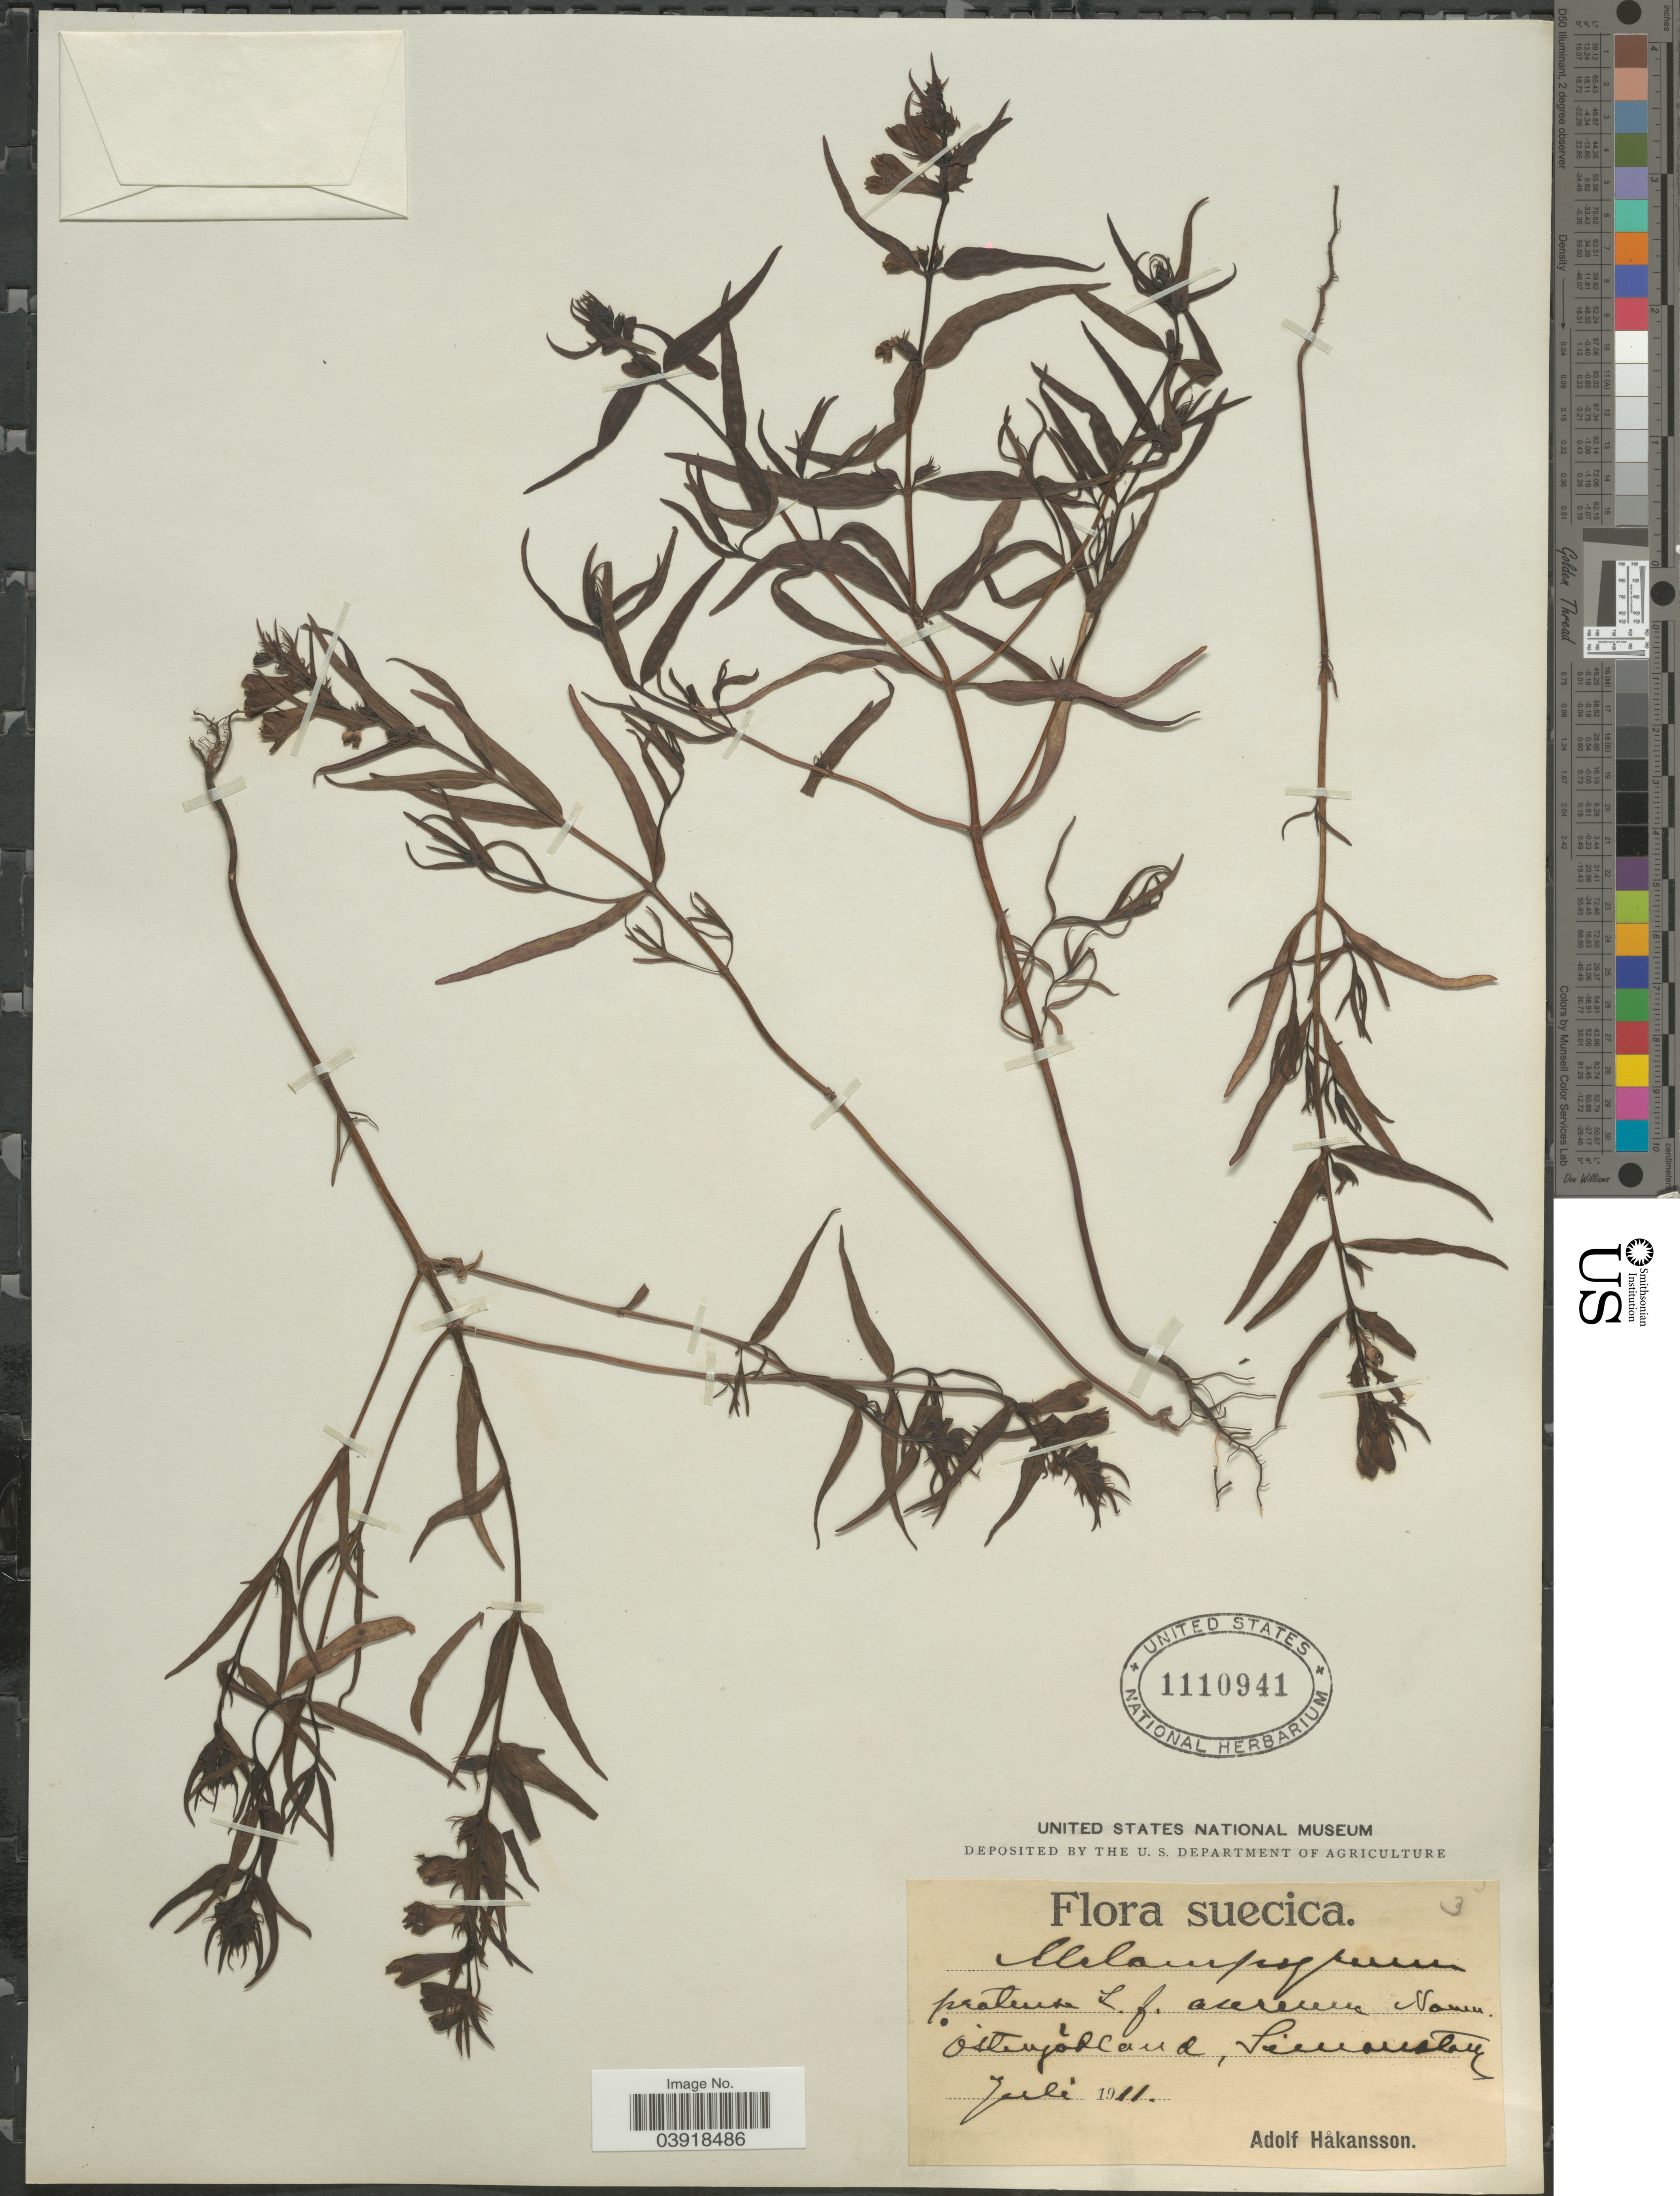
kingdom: Plantae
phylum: Tracheophyta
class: Magnoliopsida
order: Lamiales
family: Orobanchaceae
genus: Melampyrum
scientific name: Melampyrum pratense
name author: L.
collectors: A. Hakansson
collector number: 3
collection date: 1911-07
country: Sweden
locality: Suecica. Ostergotland, Sieuaustay. [interpreted]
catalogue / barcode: US 1110941